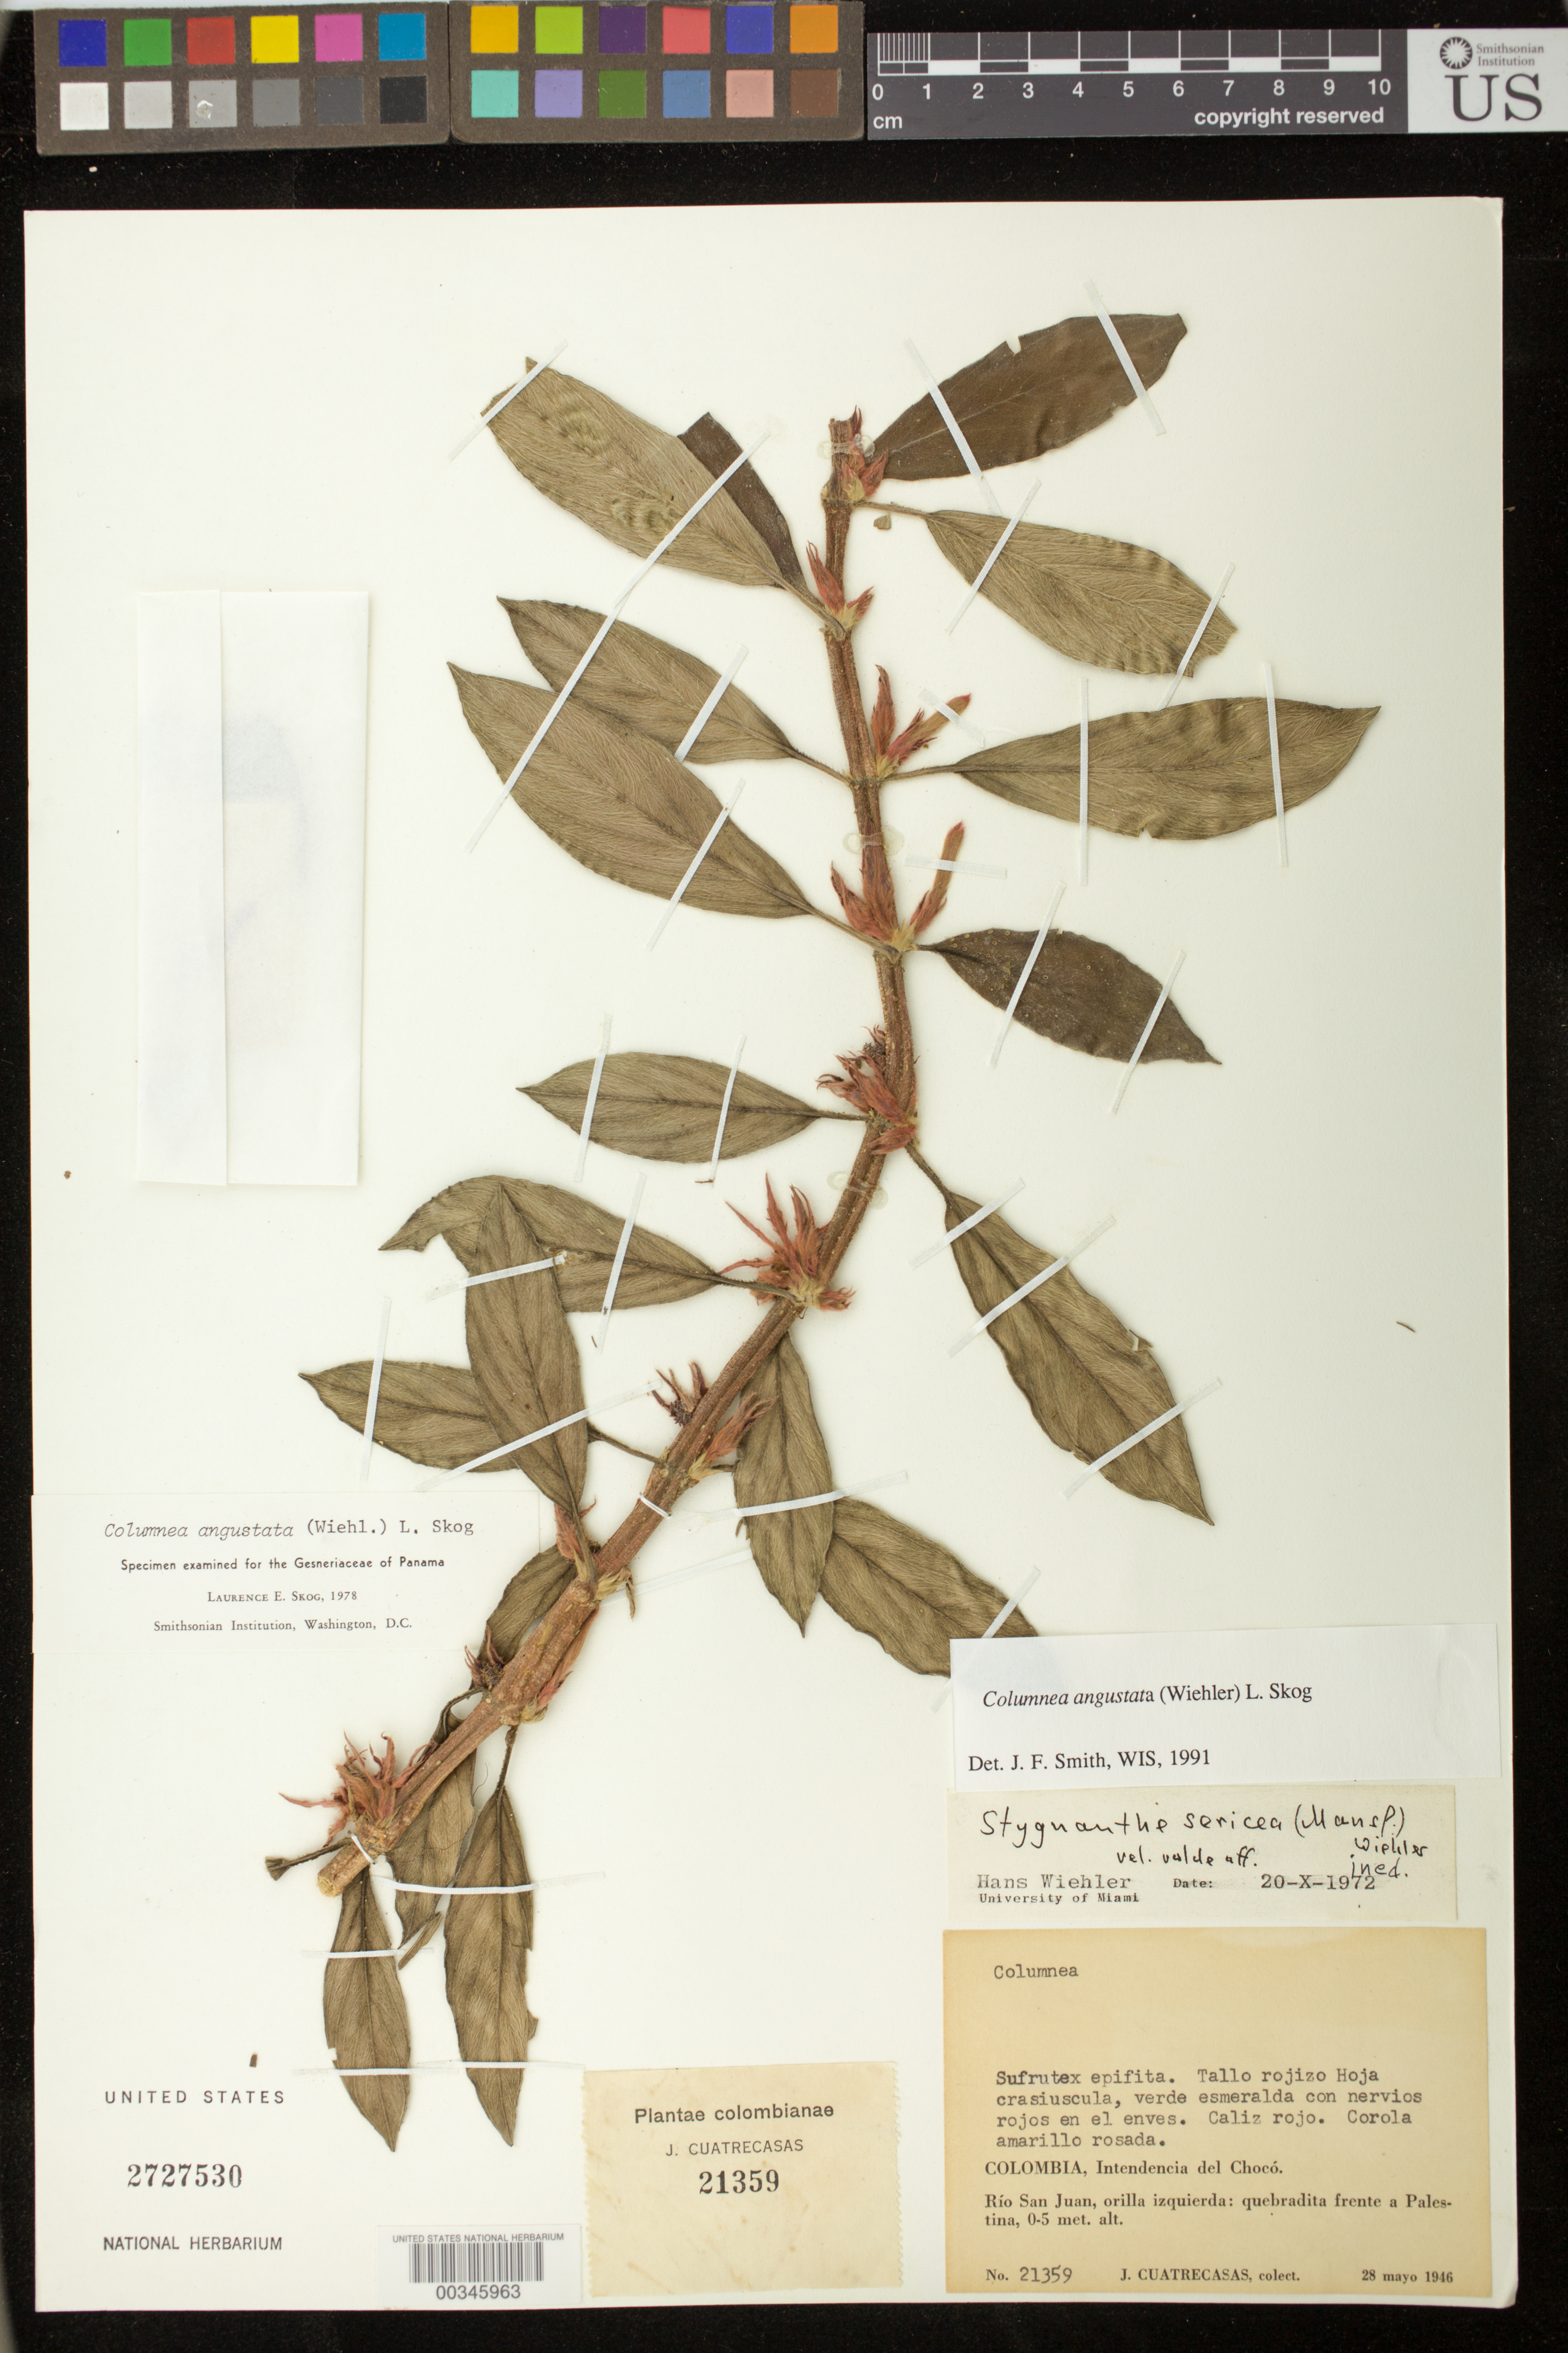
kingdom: Plantae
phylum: Tracheophyta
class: Magnoliopsida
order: Lamiales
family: Gesneriaceae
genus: Columnea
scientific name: Columnea angustata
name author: (Wiehler) L.E. Skog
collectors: J. Cuatrecasas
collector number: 21359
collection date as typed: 28 May 1946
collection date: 1946-05-28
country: Colombia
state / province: Chocó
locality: Rio San Juan, orilla izquierda: Quebradita Frente a Palestina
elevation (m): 0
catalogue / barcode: US 2727530